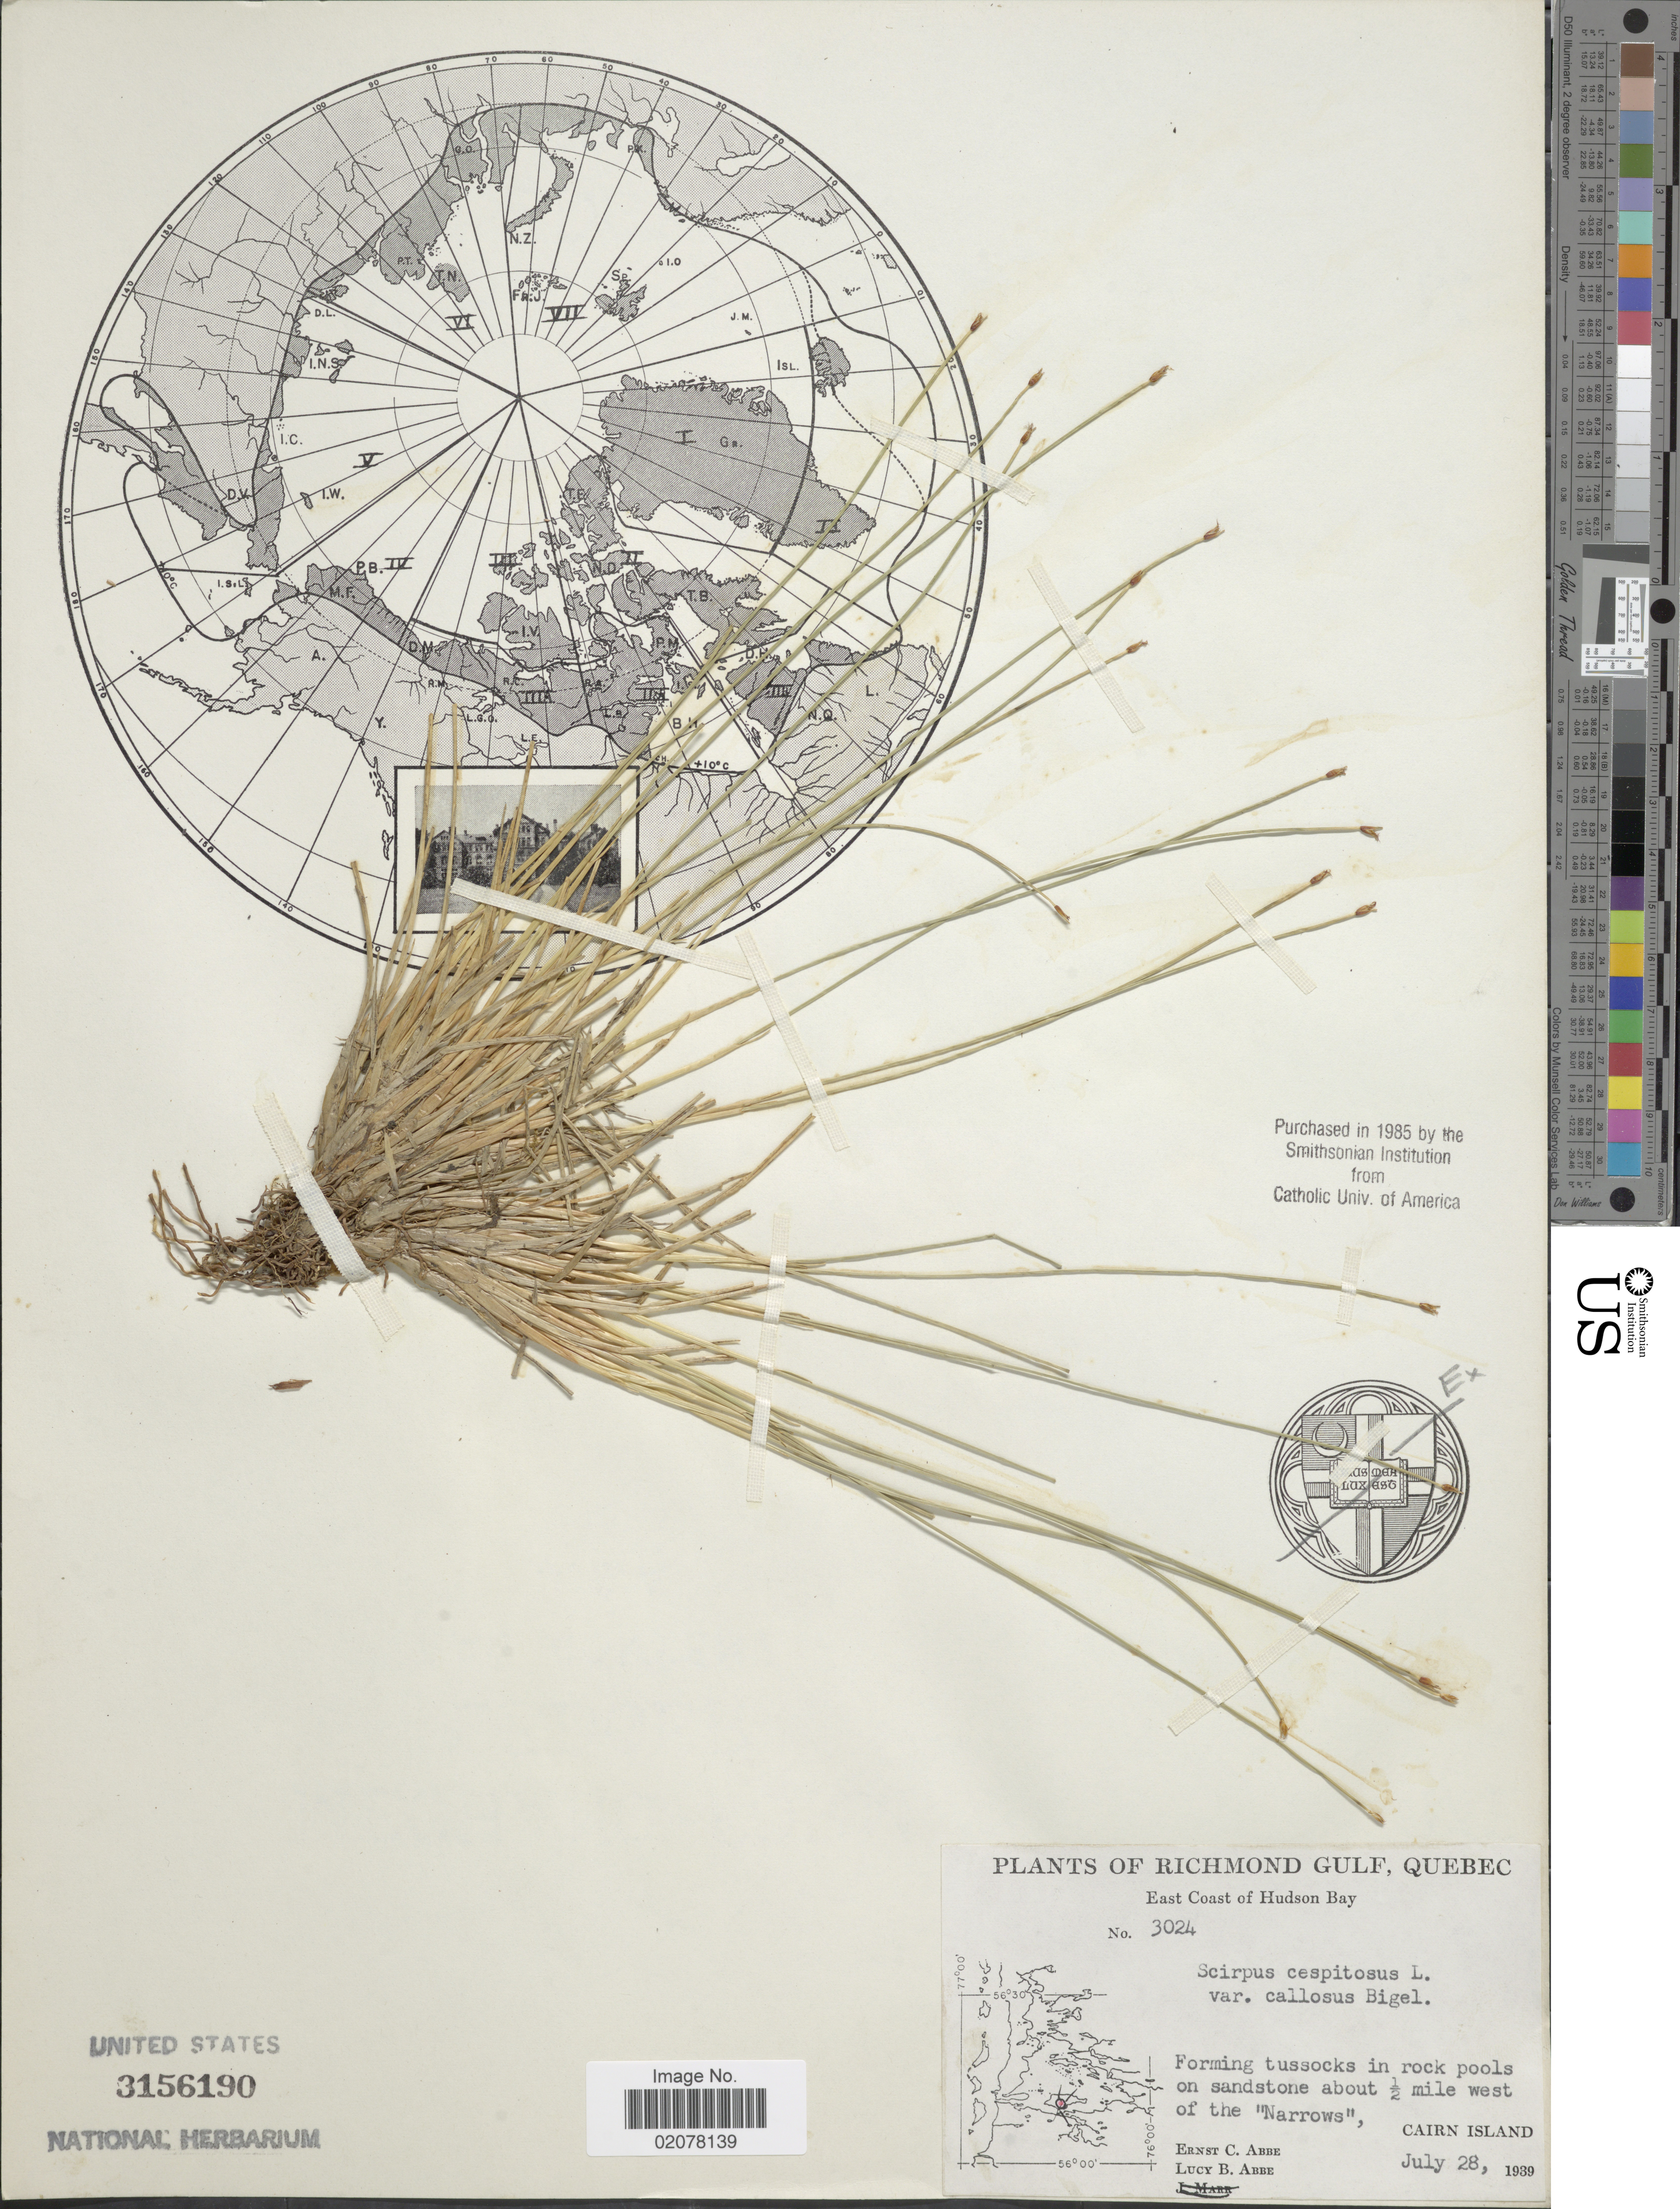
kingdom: Plantae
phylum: Tracheophyta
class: Liliopsida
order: Poales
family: Cyperaceae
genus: Trichophorum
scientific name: Trichophorum cespitosum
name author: (L.) Hartm.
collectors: E. C. Abbe & L. B. Abbe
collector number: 3024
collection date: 1939-07-28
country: Canada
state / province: Quebec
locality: Richmond Gulf, Quebec. East Coast of Hudson Bay. Forming tussocks in rock pools on sandstone about ½ mile west of the "Narrows", Cairn Island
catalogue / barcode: US 3156190